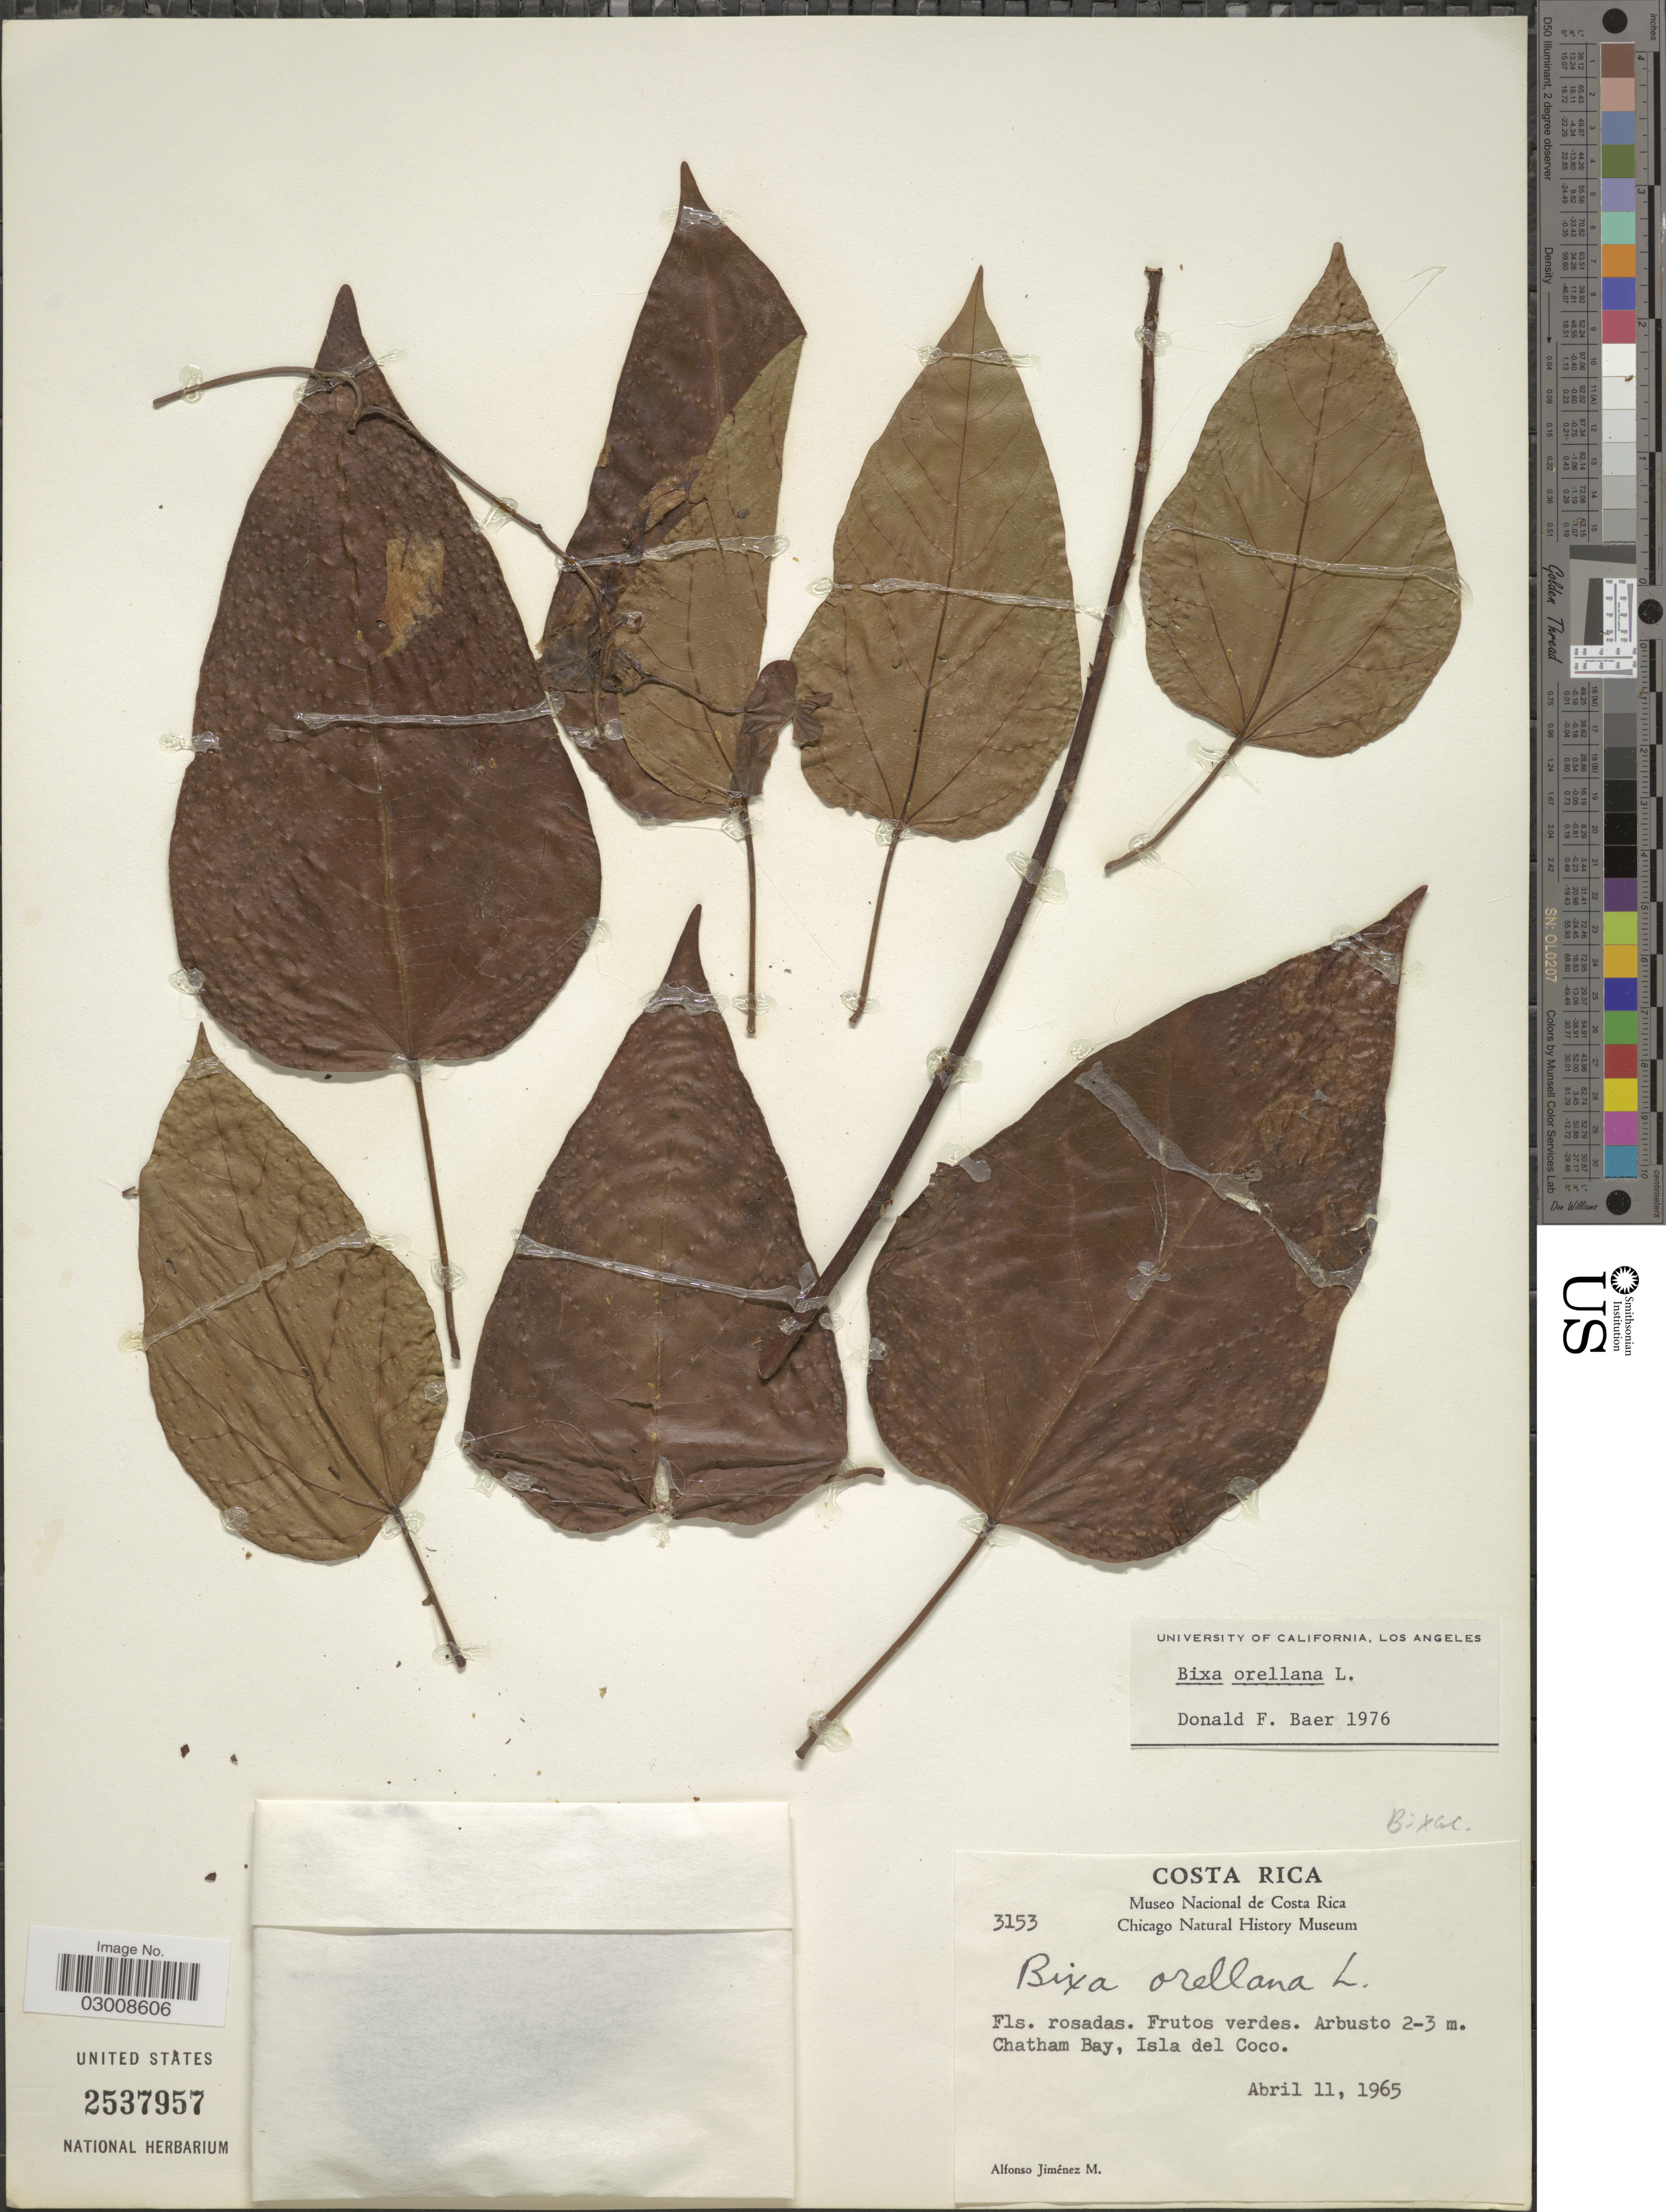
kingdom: Plantae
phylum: Tracheophyta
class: Magnoliopsida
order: Malvales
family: Bixaceae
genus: Bixa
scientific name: Bixa orellana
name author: L.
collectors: A. Jimenez M.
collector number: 3153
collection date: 1965-04-11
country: Costa Rica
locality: Chatham Bay, Isla del Coco.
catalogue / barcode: US 2537957